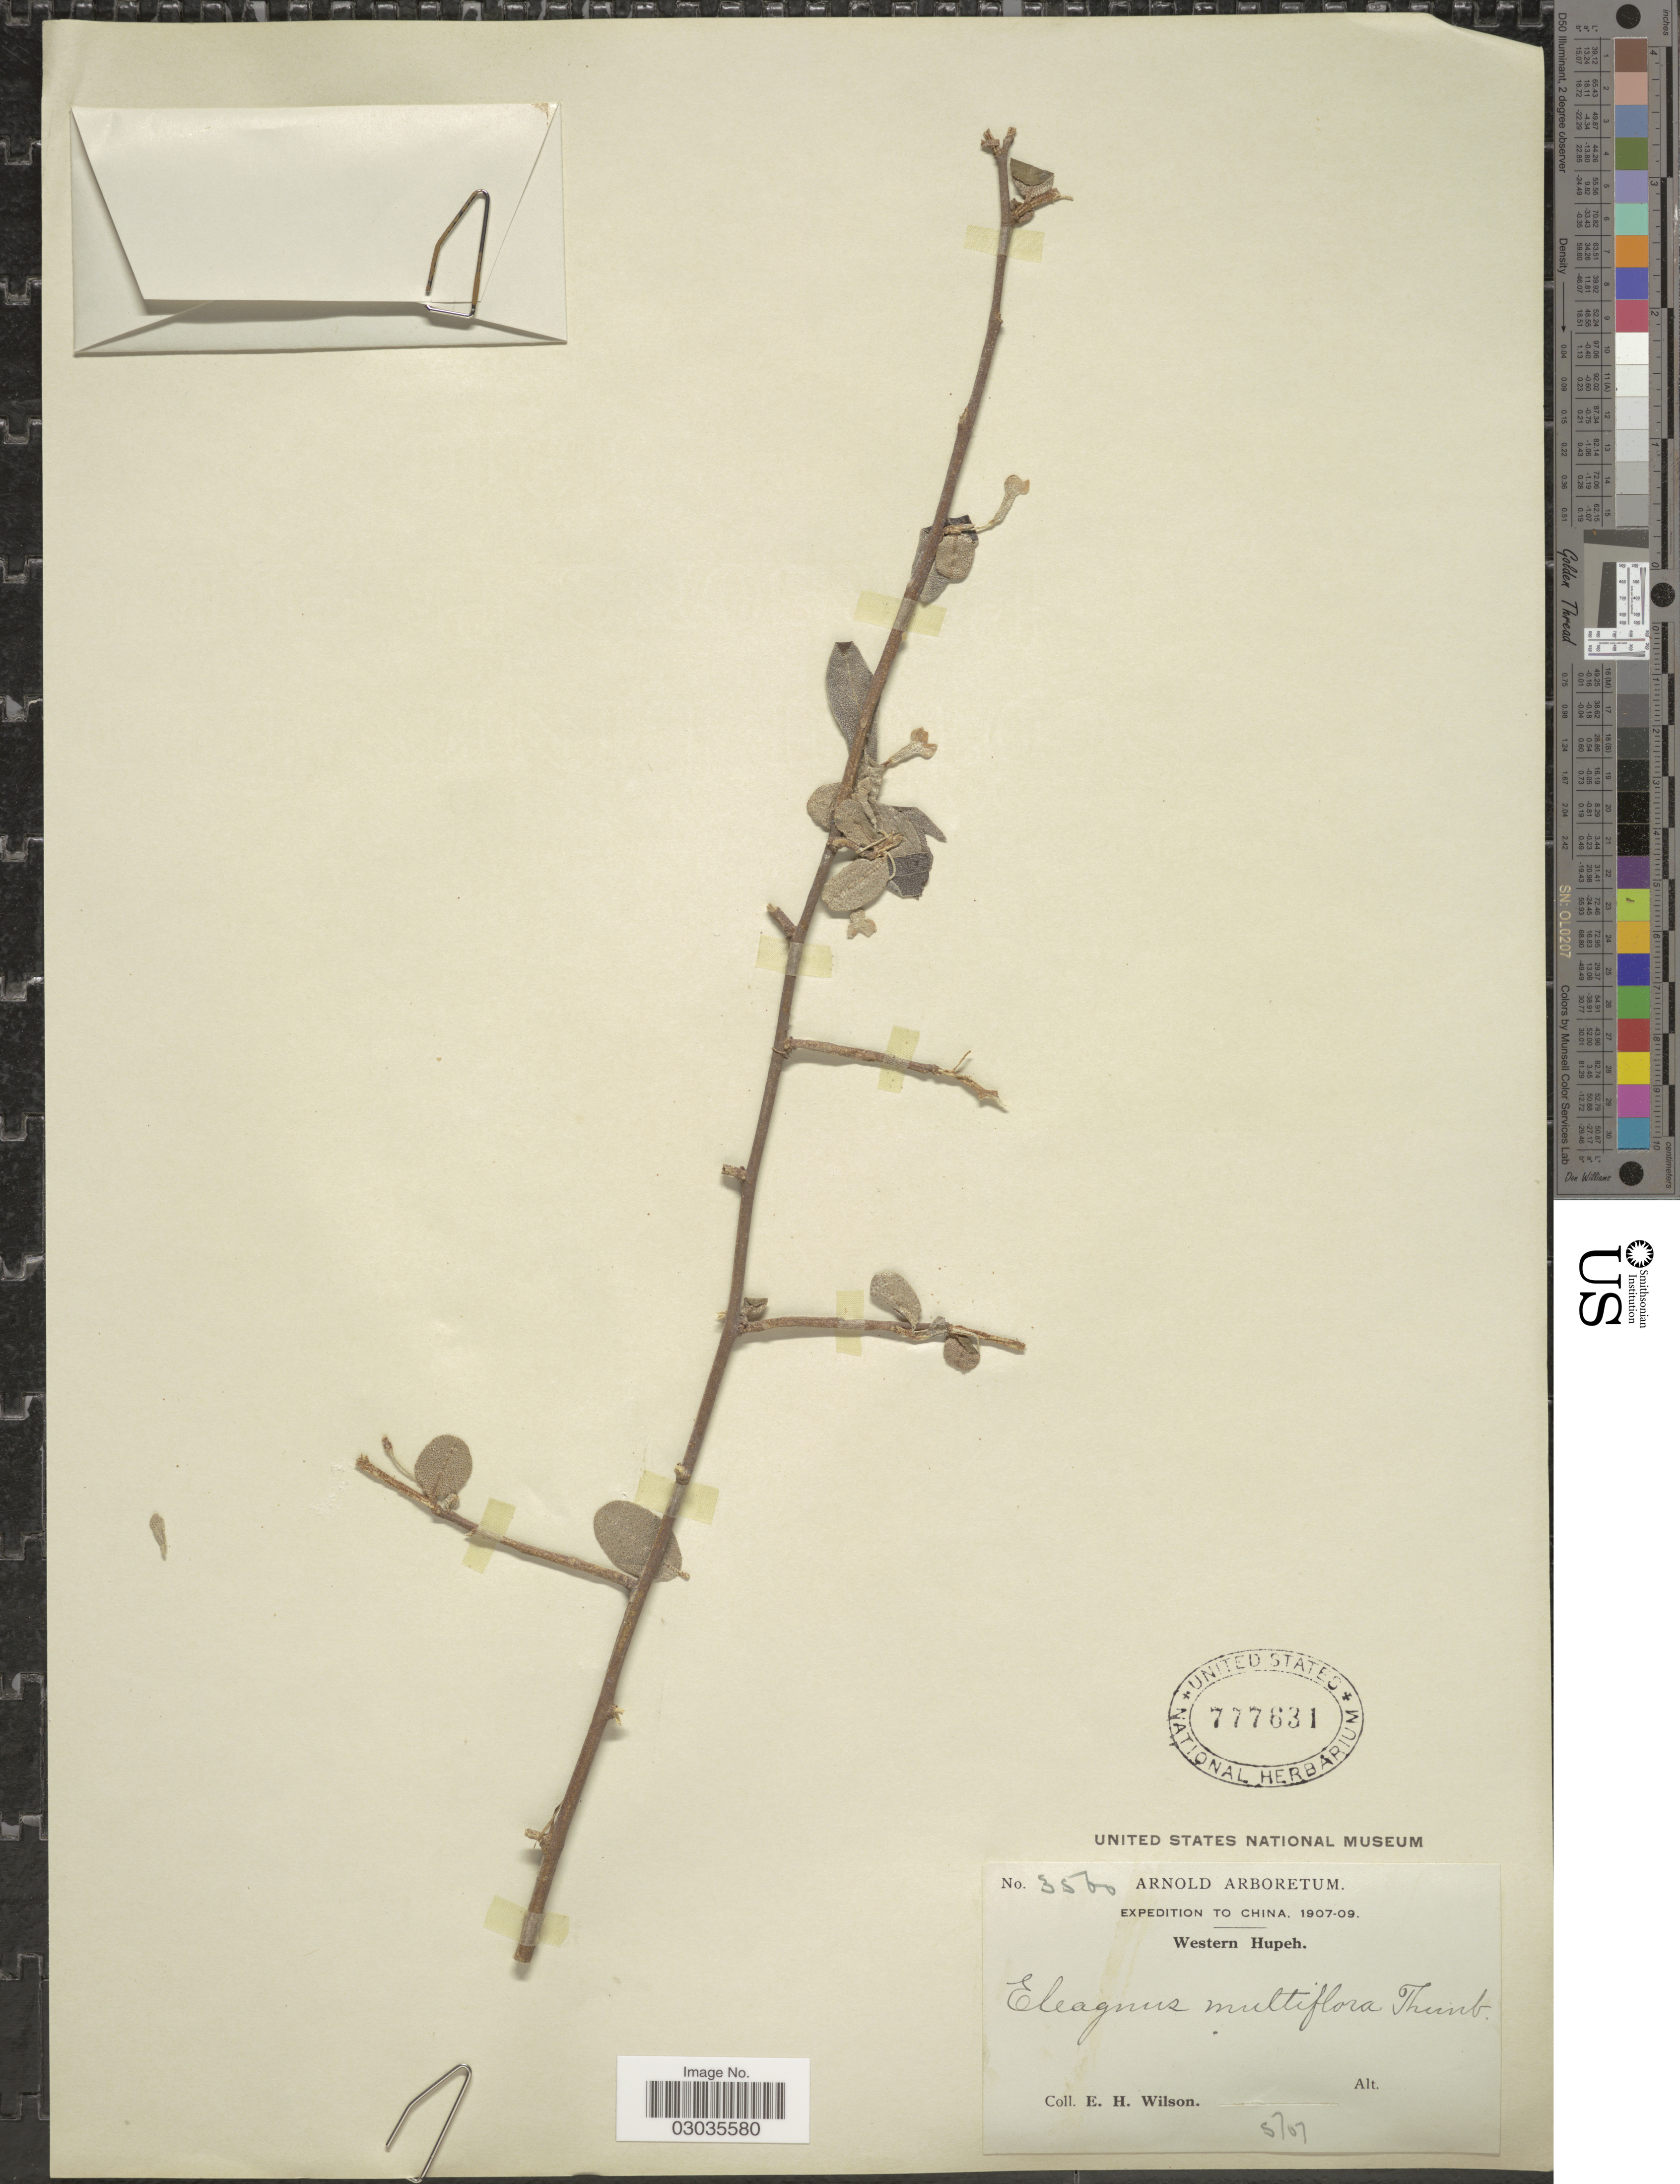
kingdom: Plantae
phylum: Tracheophyta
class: Magnoliopsida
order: Rosales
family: Elaeagnaceae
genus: Elaeagnus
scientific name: Elaeagnus multiflora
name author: Thunb.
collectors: E. Wilson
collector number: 3560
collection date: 1907-05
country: China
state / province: Hubei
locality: Western Hupeh.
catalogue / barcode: US 777631